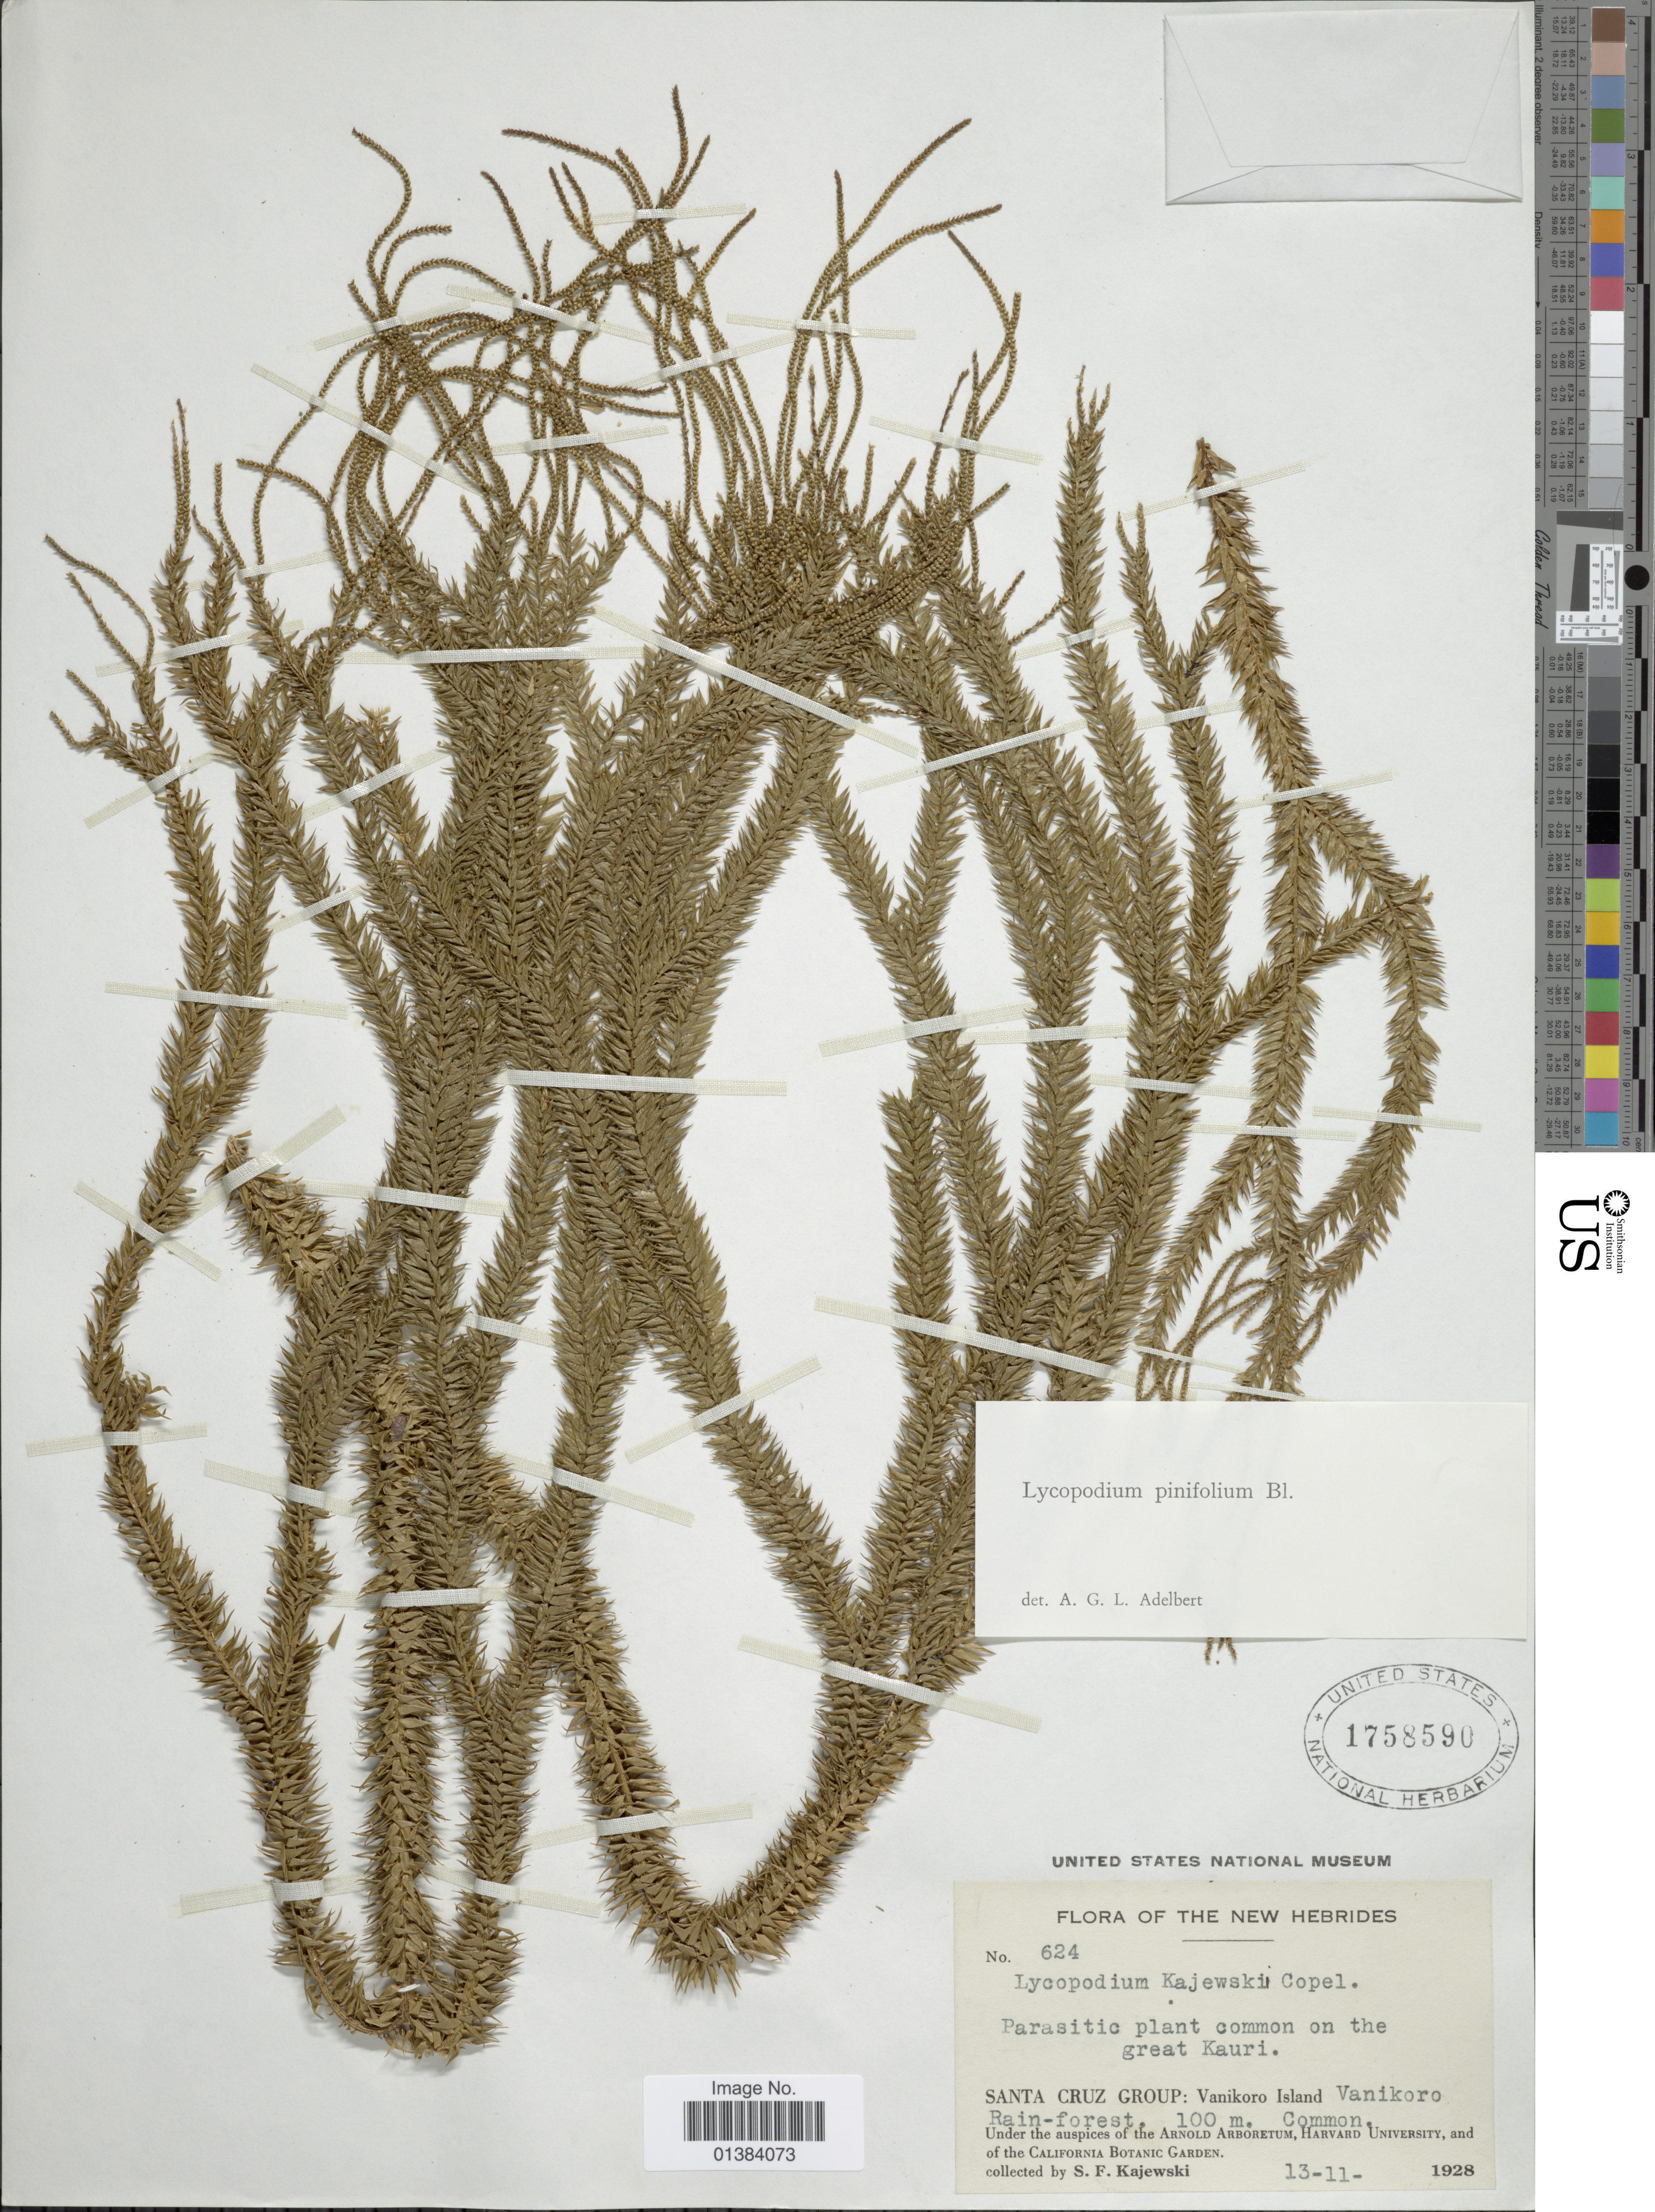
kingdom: Plantae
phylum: Tracheophyta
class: Lycopodiopsida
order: Lycopodiales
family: Lycopodiaceae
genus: Phlegmariurus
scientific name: Phlegmariurus kajewskii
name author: (Copel.) A. R. Field & Testo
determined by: Field, A. R.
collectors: S. Kajewski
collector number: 624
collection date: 1928-11-13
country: Solomon Islands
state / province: Santa Cruz Is.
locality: New Hebrides. Parasitic pland common on the great Kauri. Santa Cruz Group: Vanikoro Island. Vanikoro Rain-forest.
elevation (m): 100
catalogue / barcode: US 1758590